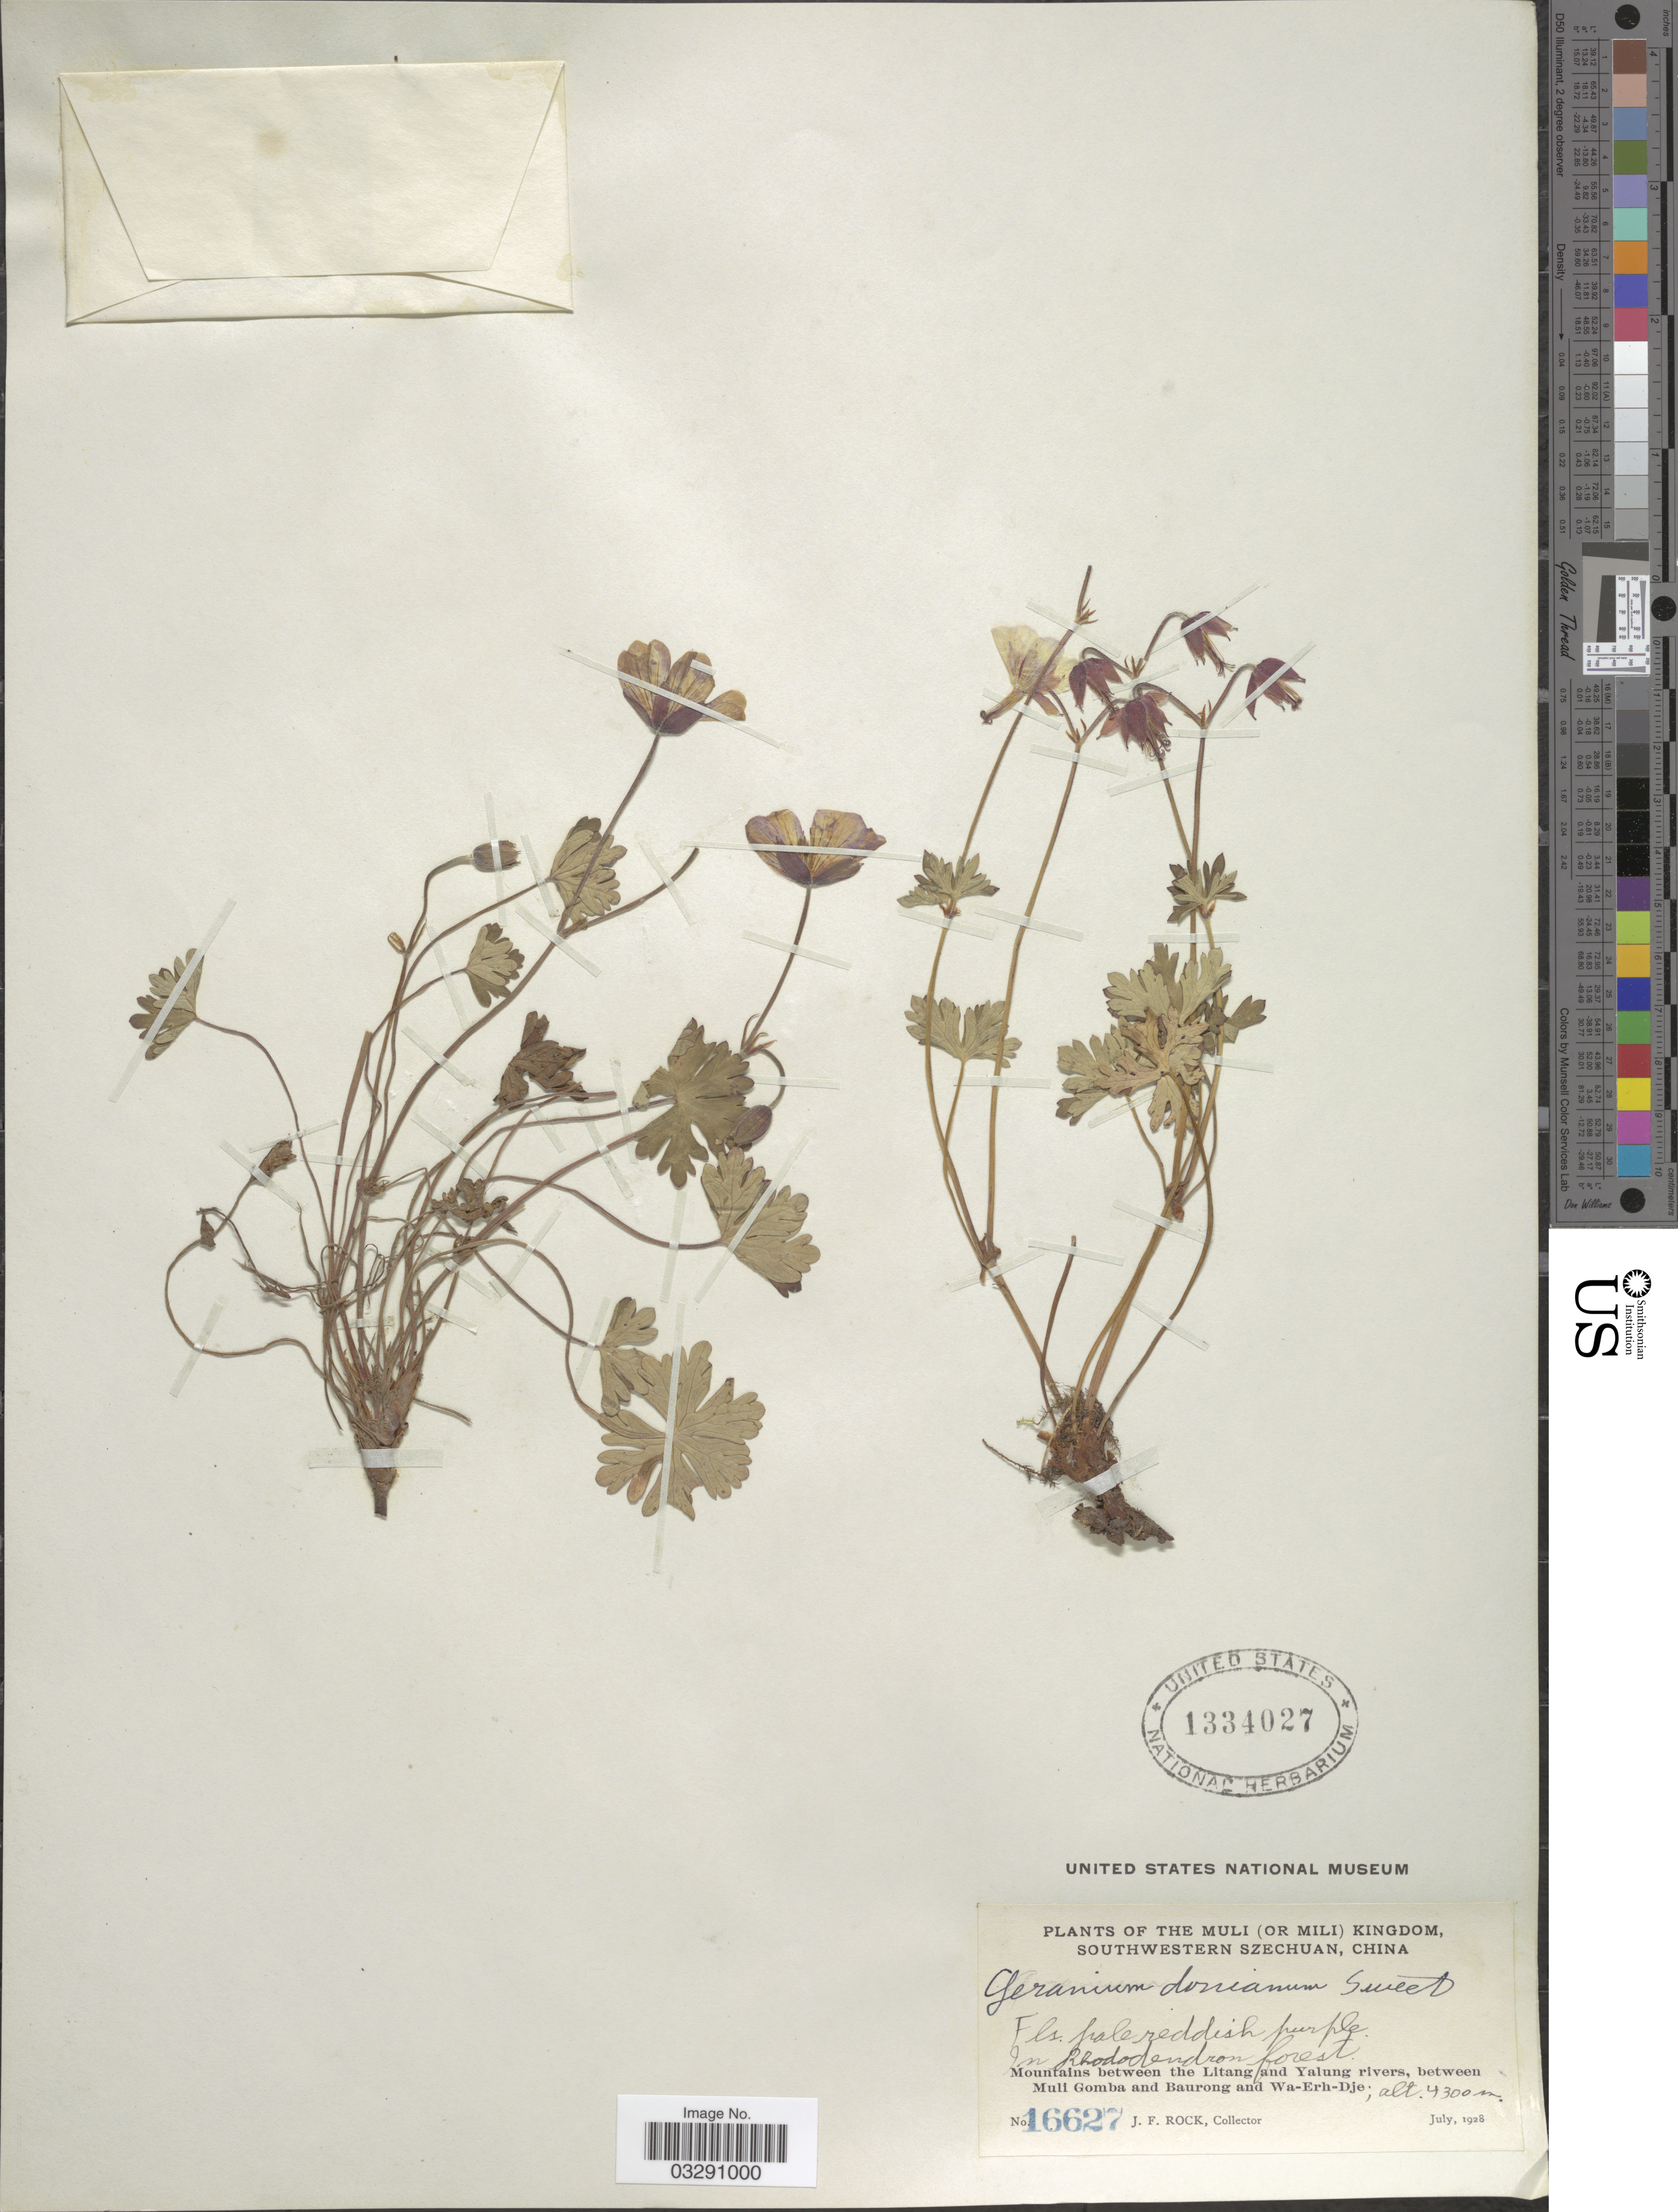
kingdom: Plantae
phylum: Tracheophyta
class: Magnoliopsida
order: Geraniales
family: Geraniaceae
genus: Geranium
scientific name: Geranium donianum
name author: Sweet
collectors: J. Rock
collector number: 16627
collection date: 1928-07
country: China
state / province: Sichuan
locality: Muli (or Mili) Kingdom, Southwestern Szechuan. In Rhododendron forest. Mountains between the Litang and Yalung rivers, between Muli Gomba and Baurong and Wa-Erh-Dje.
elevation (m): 4300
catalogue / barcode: US 1334027